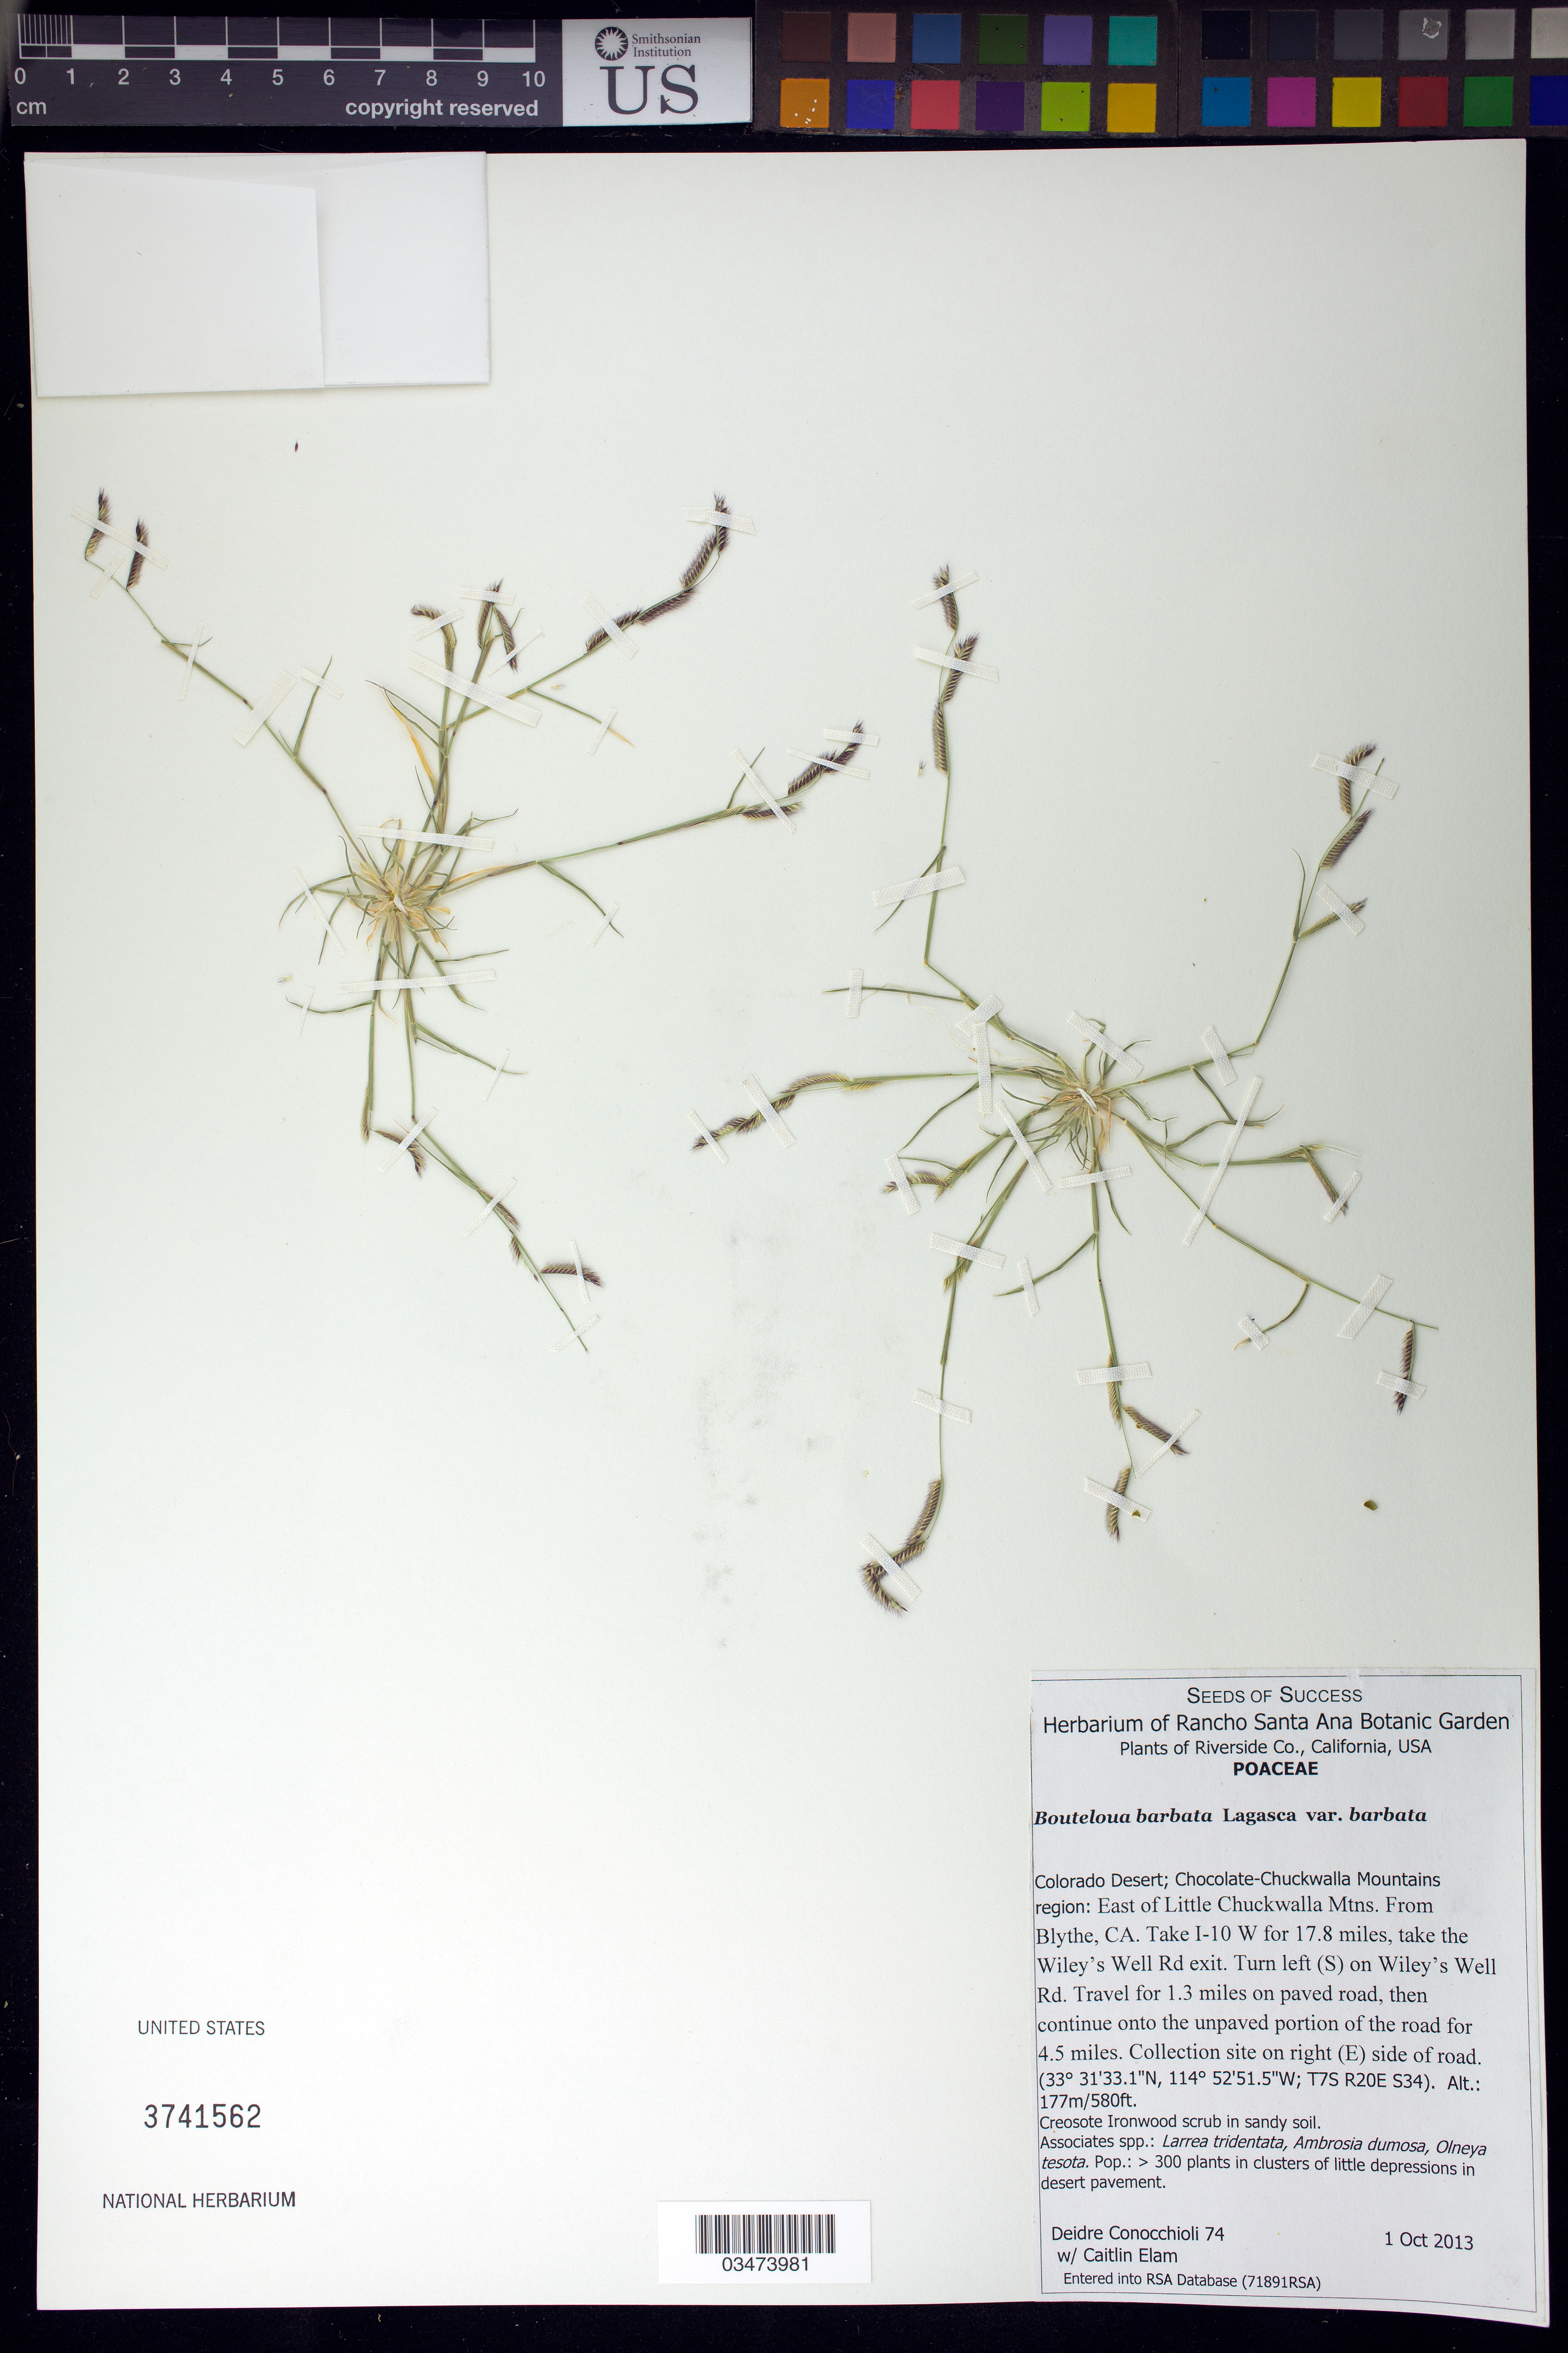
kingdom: Plantae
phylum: Tracheophyta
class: Liliopsida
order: Poales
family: Poaceae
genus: Bouteloua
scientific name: Bouteloua barbata var. barbata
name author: Lagger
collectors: D. Conocchioli & C. Elam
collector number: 74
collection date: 2013-10-01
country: United States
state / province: California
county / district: Riverside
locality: Colorado Desert, Chocolate-Chuckwalla Mtns region: E of Little Chuckwalla Mnts.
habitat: Creosote Ironwood scrub in sandy soil. Associated species: Larrea tridentata, Ambrosia dumosa, Olneya tesota.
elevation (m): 177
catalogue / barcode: US 3741562